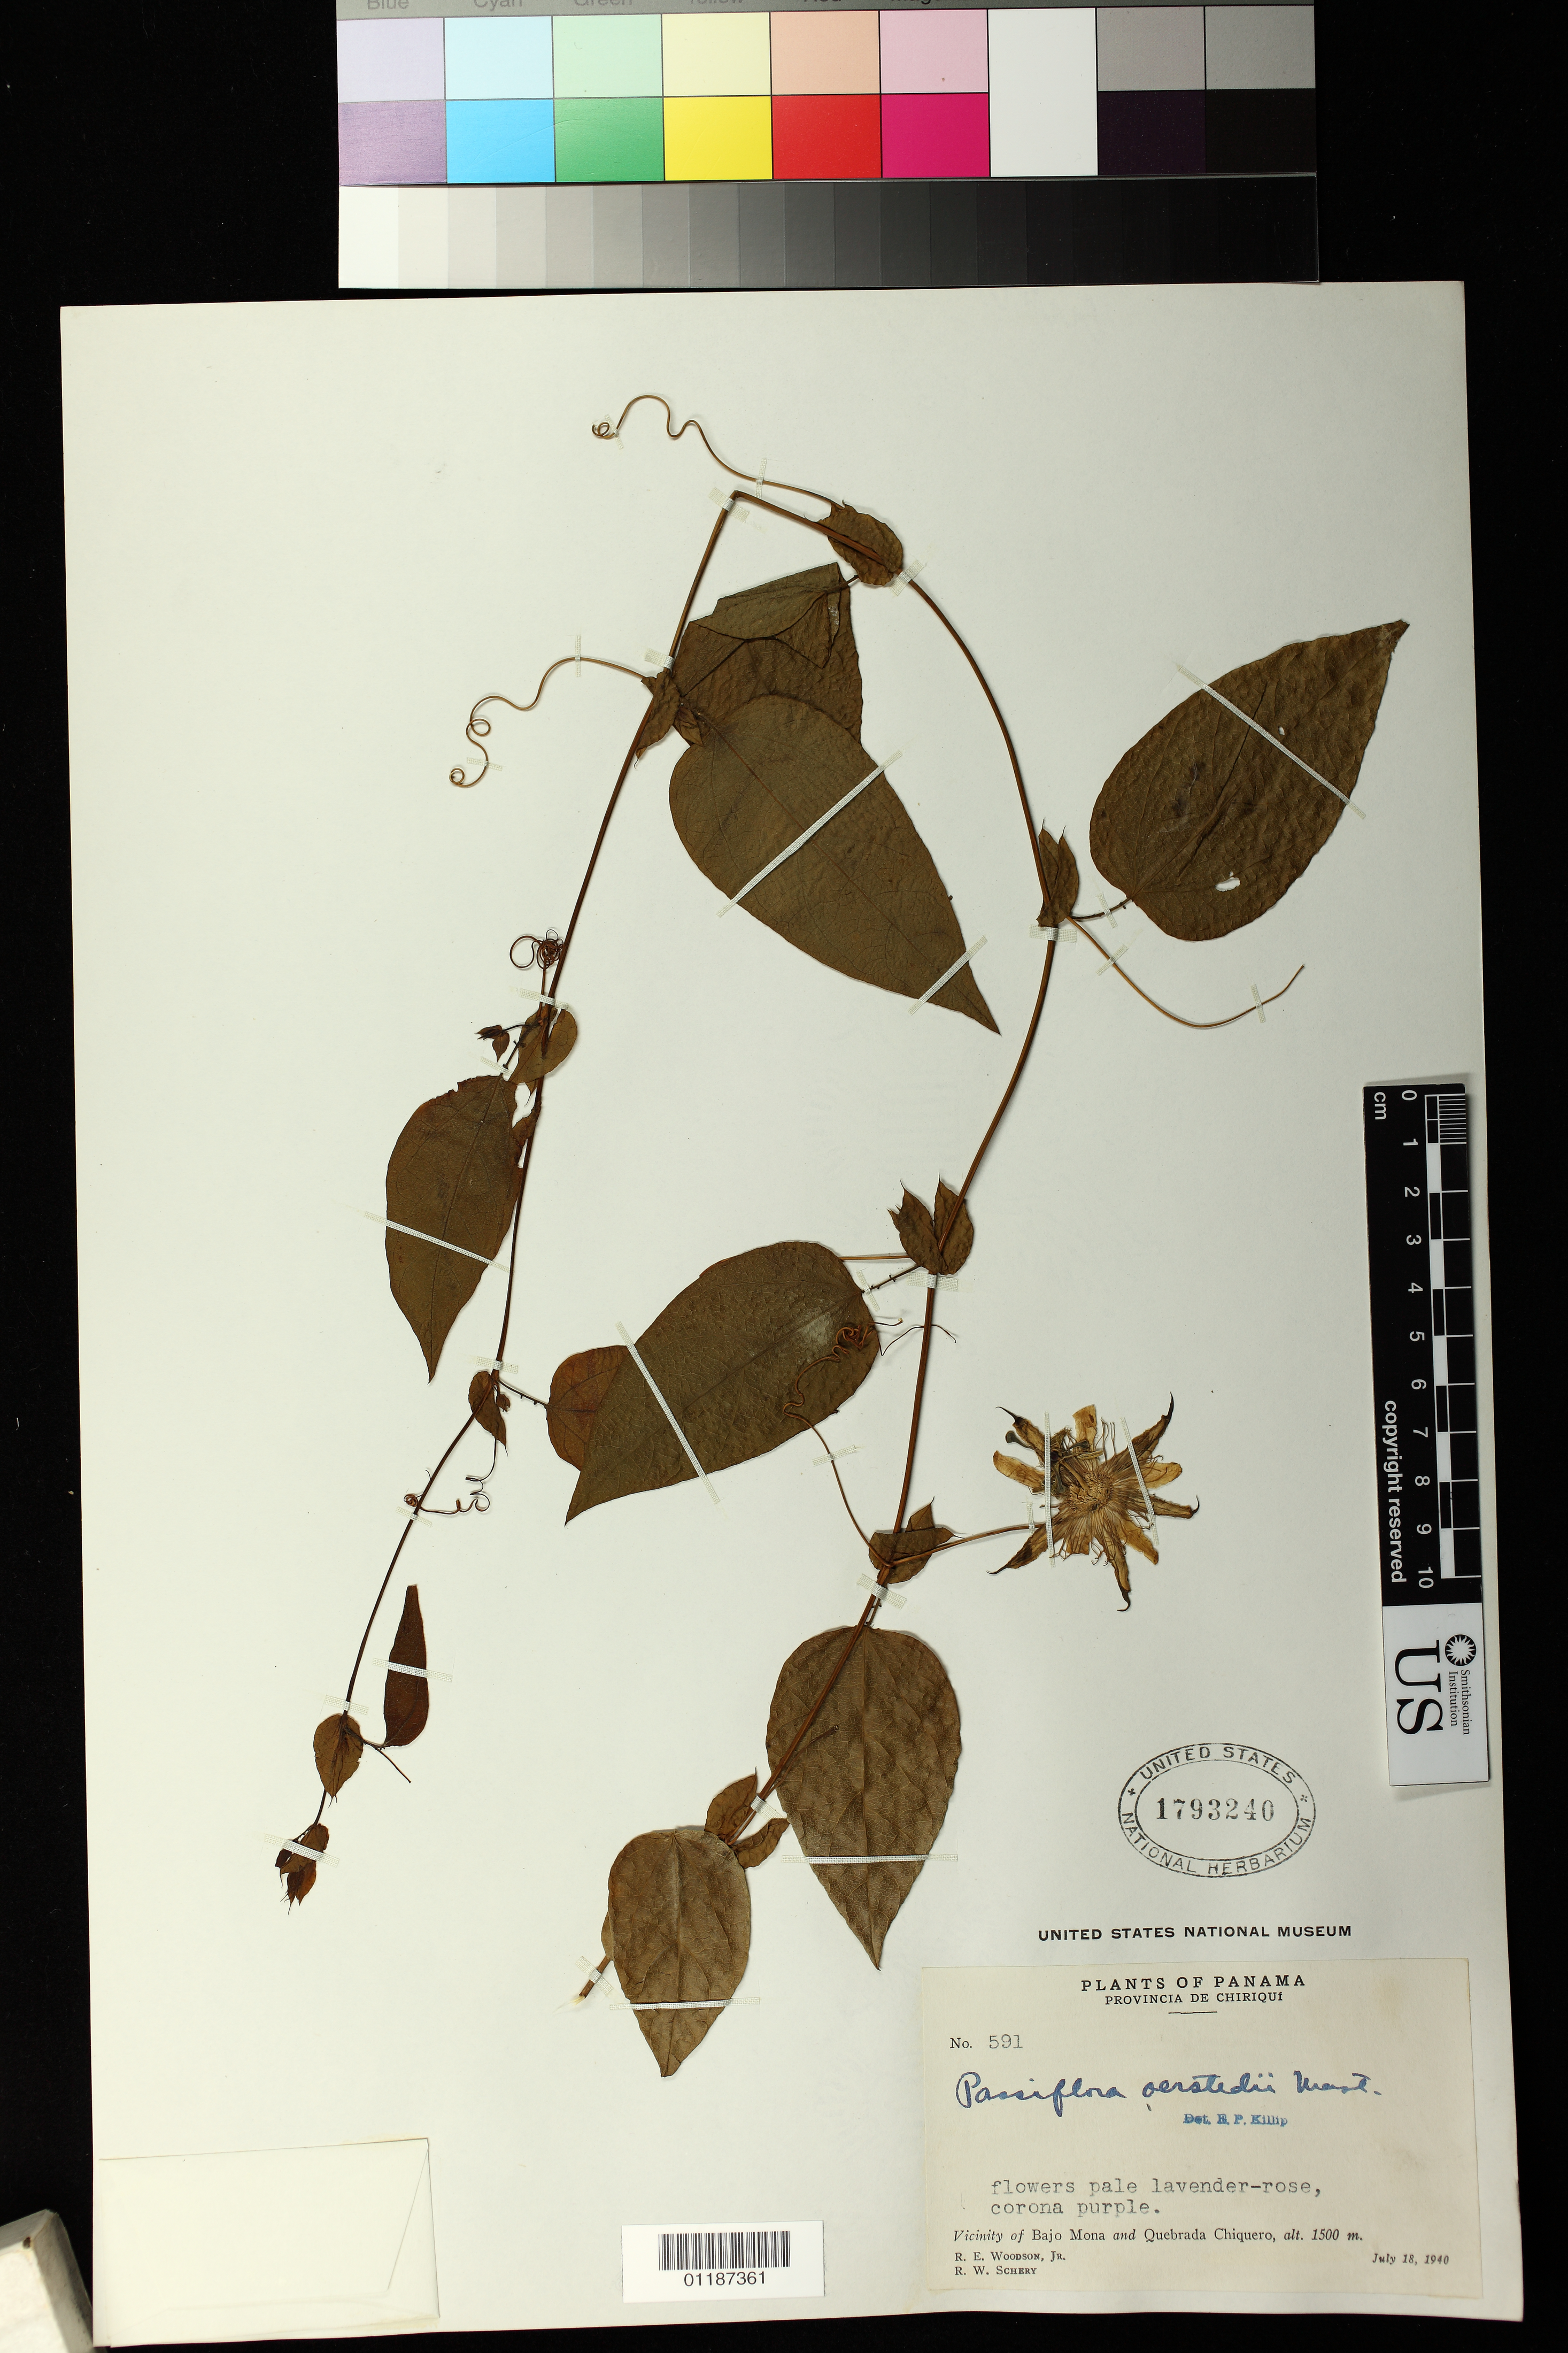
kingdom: Plantae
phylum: Tracheophyta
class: Magnoliopsida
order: Malpighiales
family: Passifloraceae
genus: Passiflora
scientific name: Passiflora oerstedii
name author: Mast. in Mart.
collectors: R. E. Woodson & R. W. Schery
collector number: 591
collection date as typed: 18 Jul 1940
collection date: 1940-07-18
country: Panama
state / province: Chiriquí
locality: Vicinity of Bajo Mona and Quebrada Chiquero.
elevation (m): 1500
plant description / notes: "Bajo Mona" not a verified place in Chiriquí; Quebrada Chiquero is probably Quebrada el Chiquero, a stream.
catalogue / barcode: US 1793240